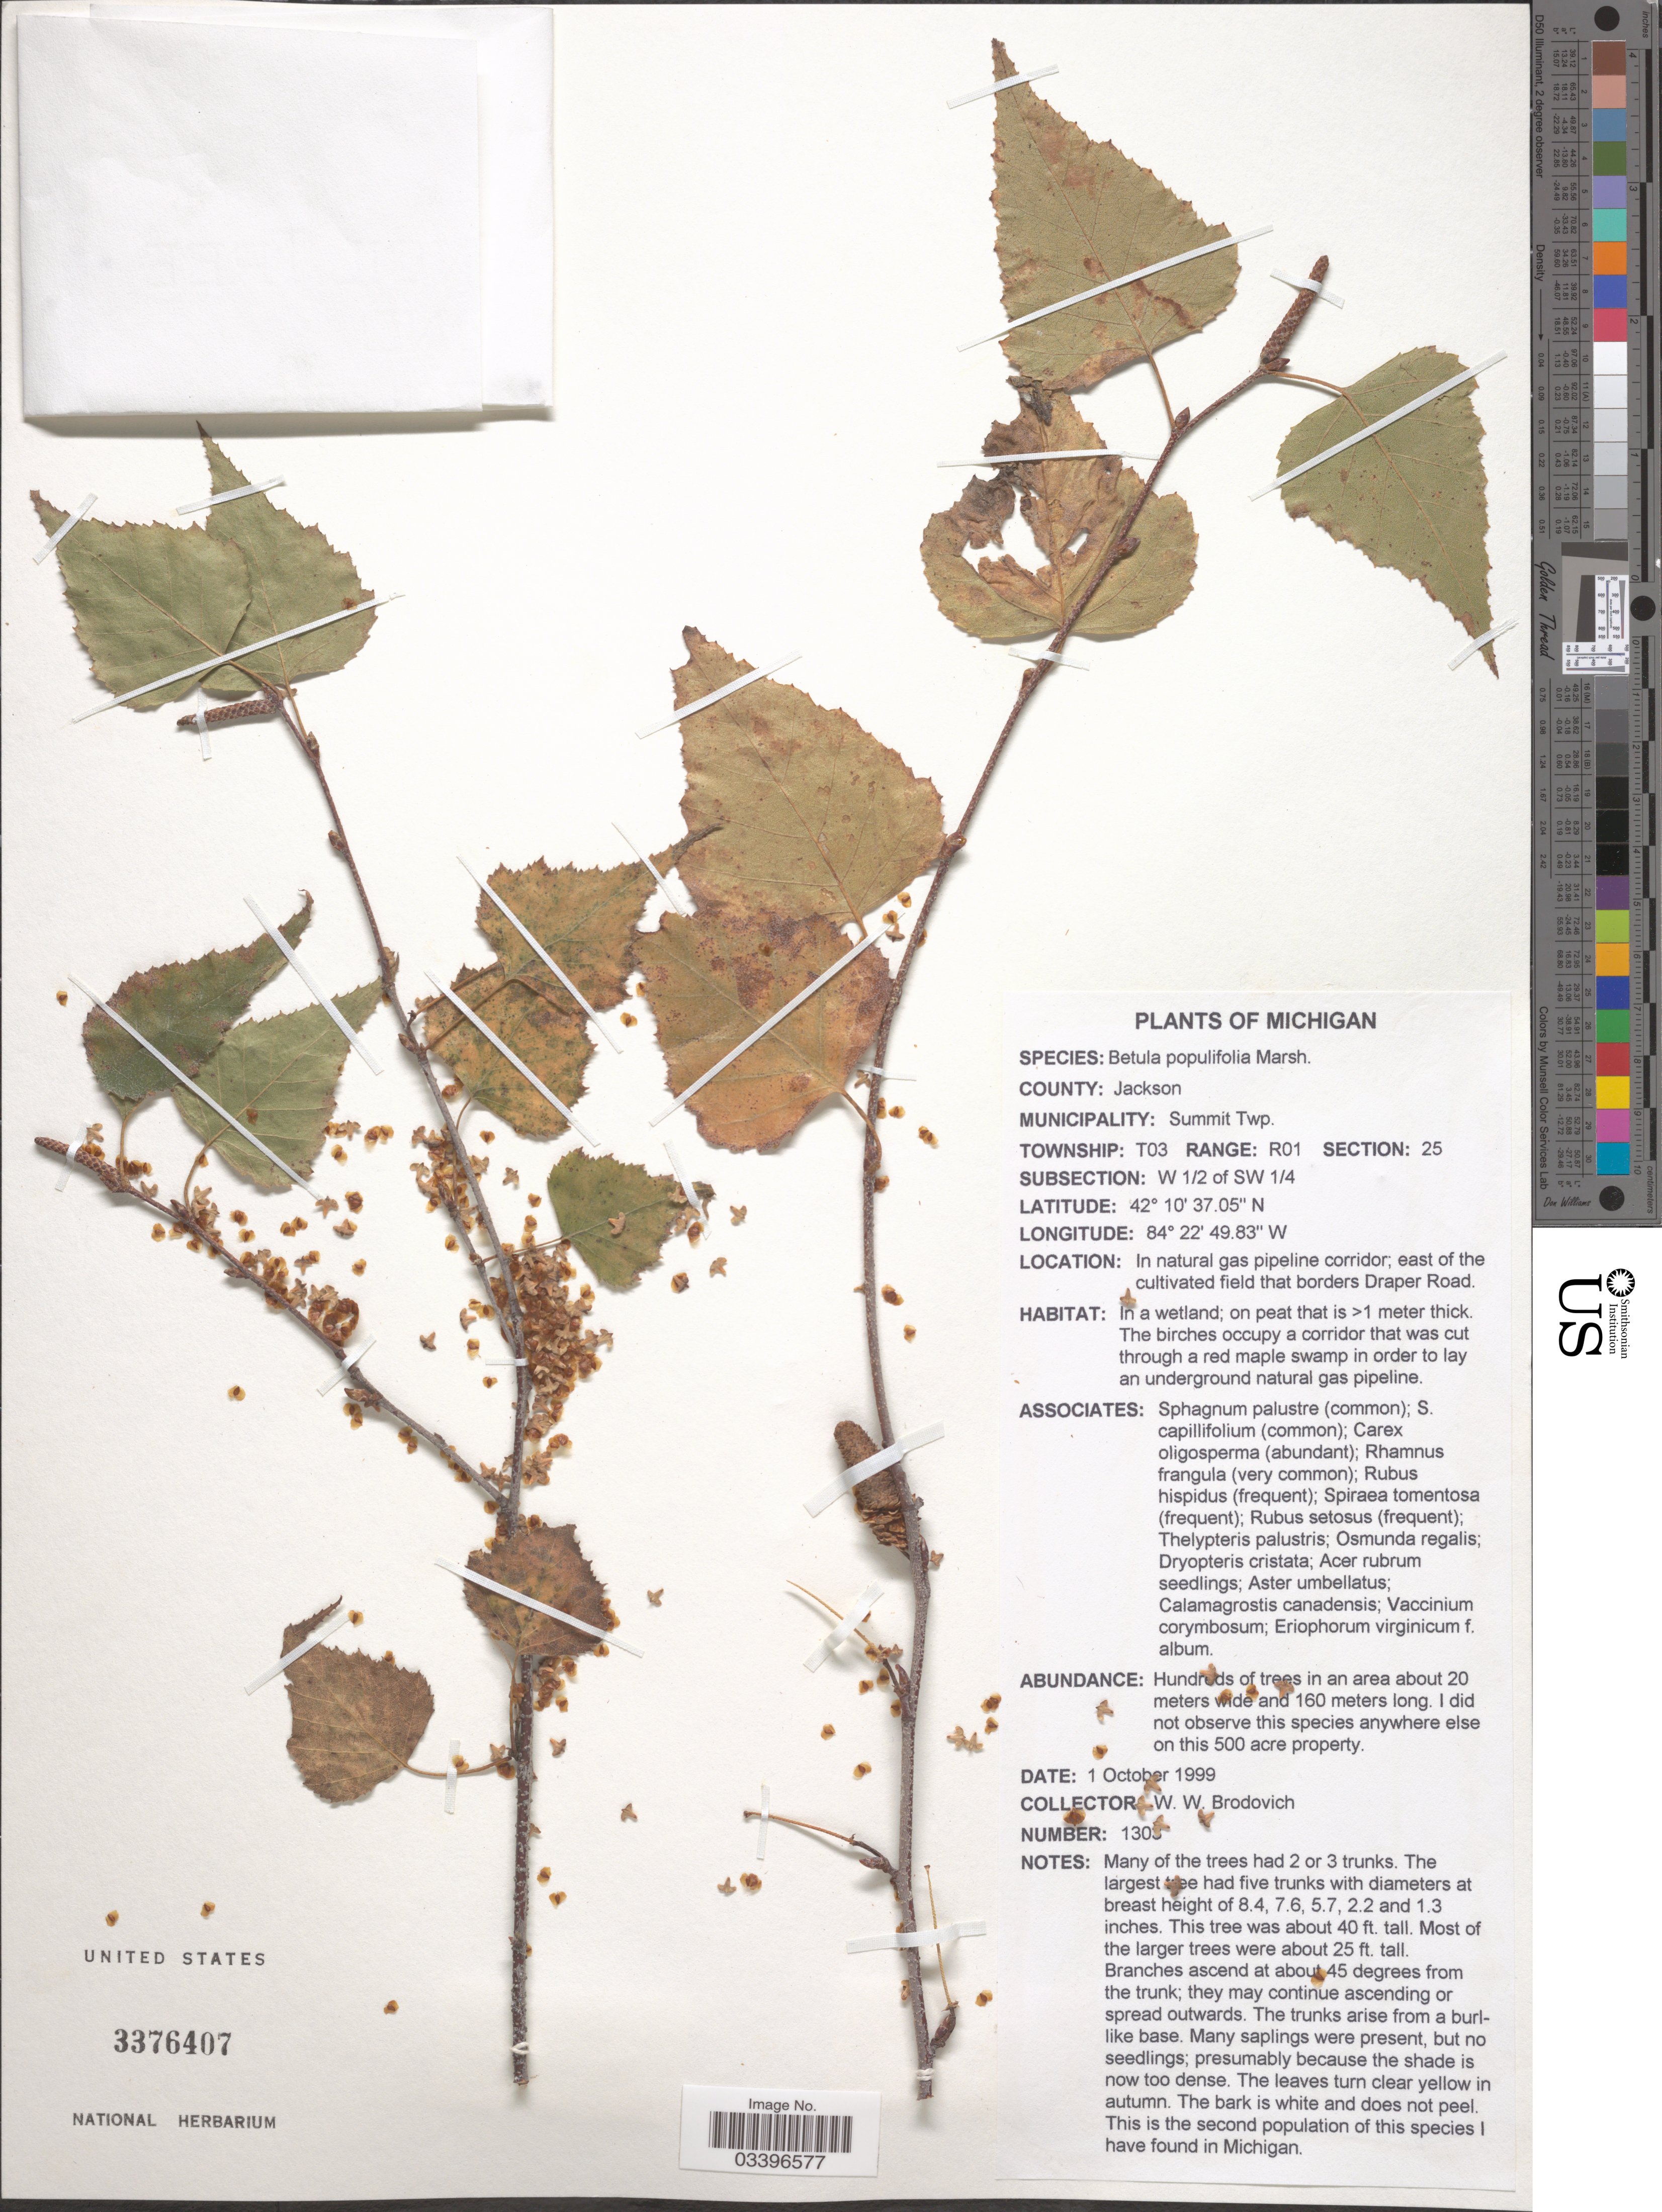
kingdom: Plantae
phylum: Tracheophyta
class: Magnoliopsida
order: Fagales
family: Betulaceae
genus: Betula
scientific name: Betula populifolia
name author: Marshall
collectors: W. Brodovich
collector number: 130!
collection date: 1999-10-01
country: United States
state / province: Michigan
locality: County: Jackson. Municipality: Summit Twp. Township: T03 Range: R01 Section: 25. Subsection: W 1/2 of SW 1/4. In natural gas pipeline corridor; east of the cultivated field that borders Draper Road.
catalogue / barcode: US 3376407